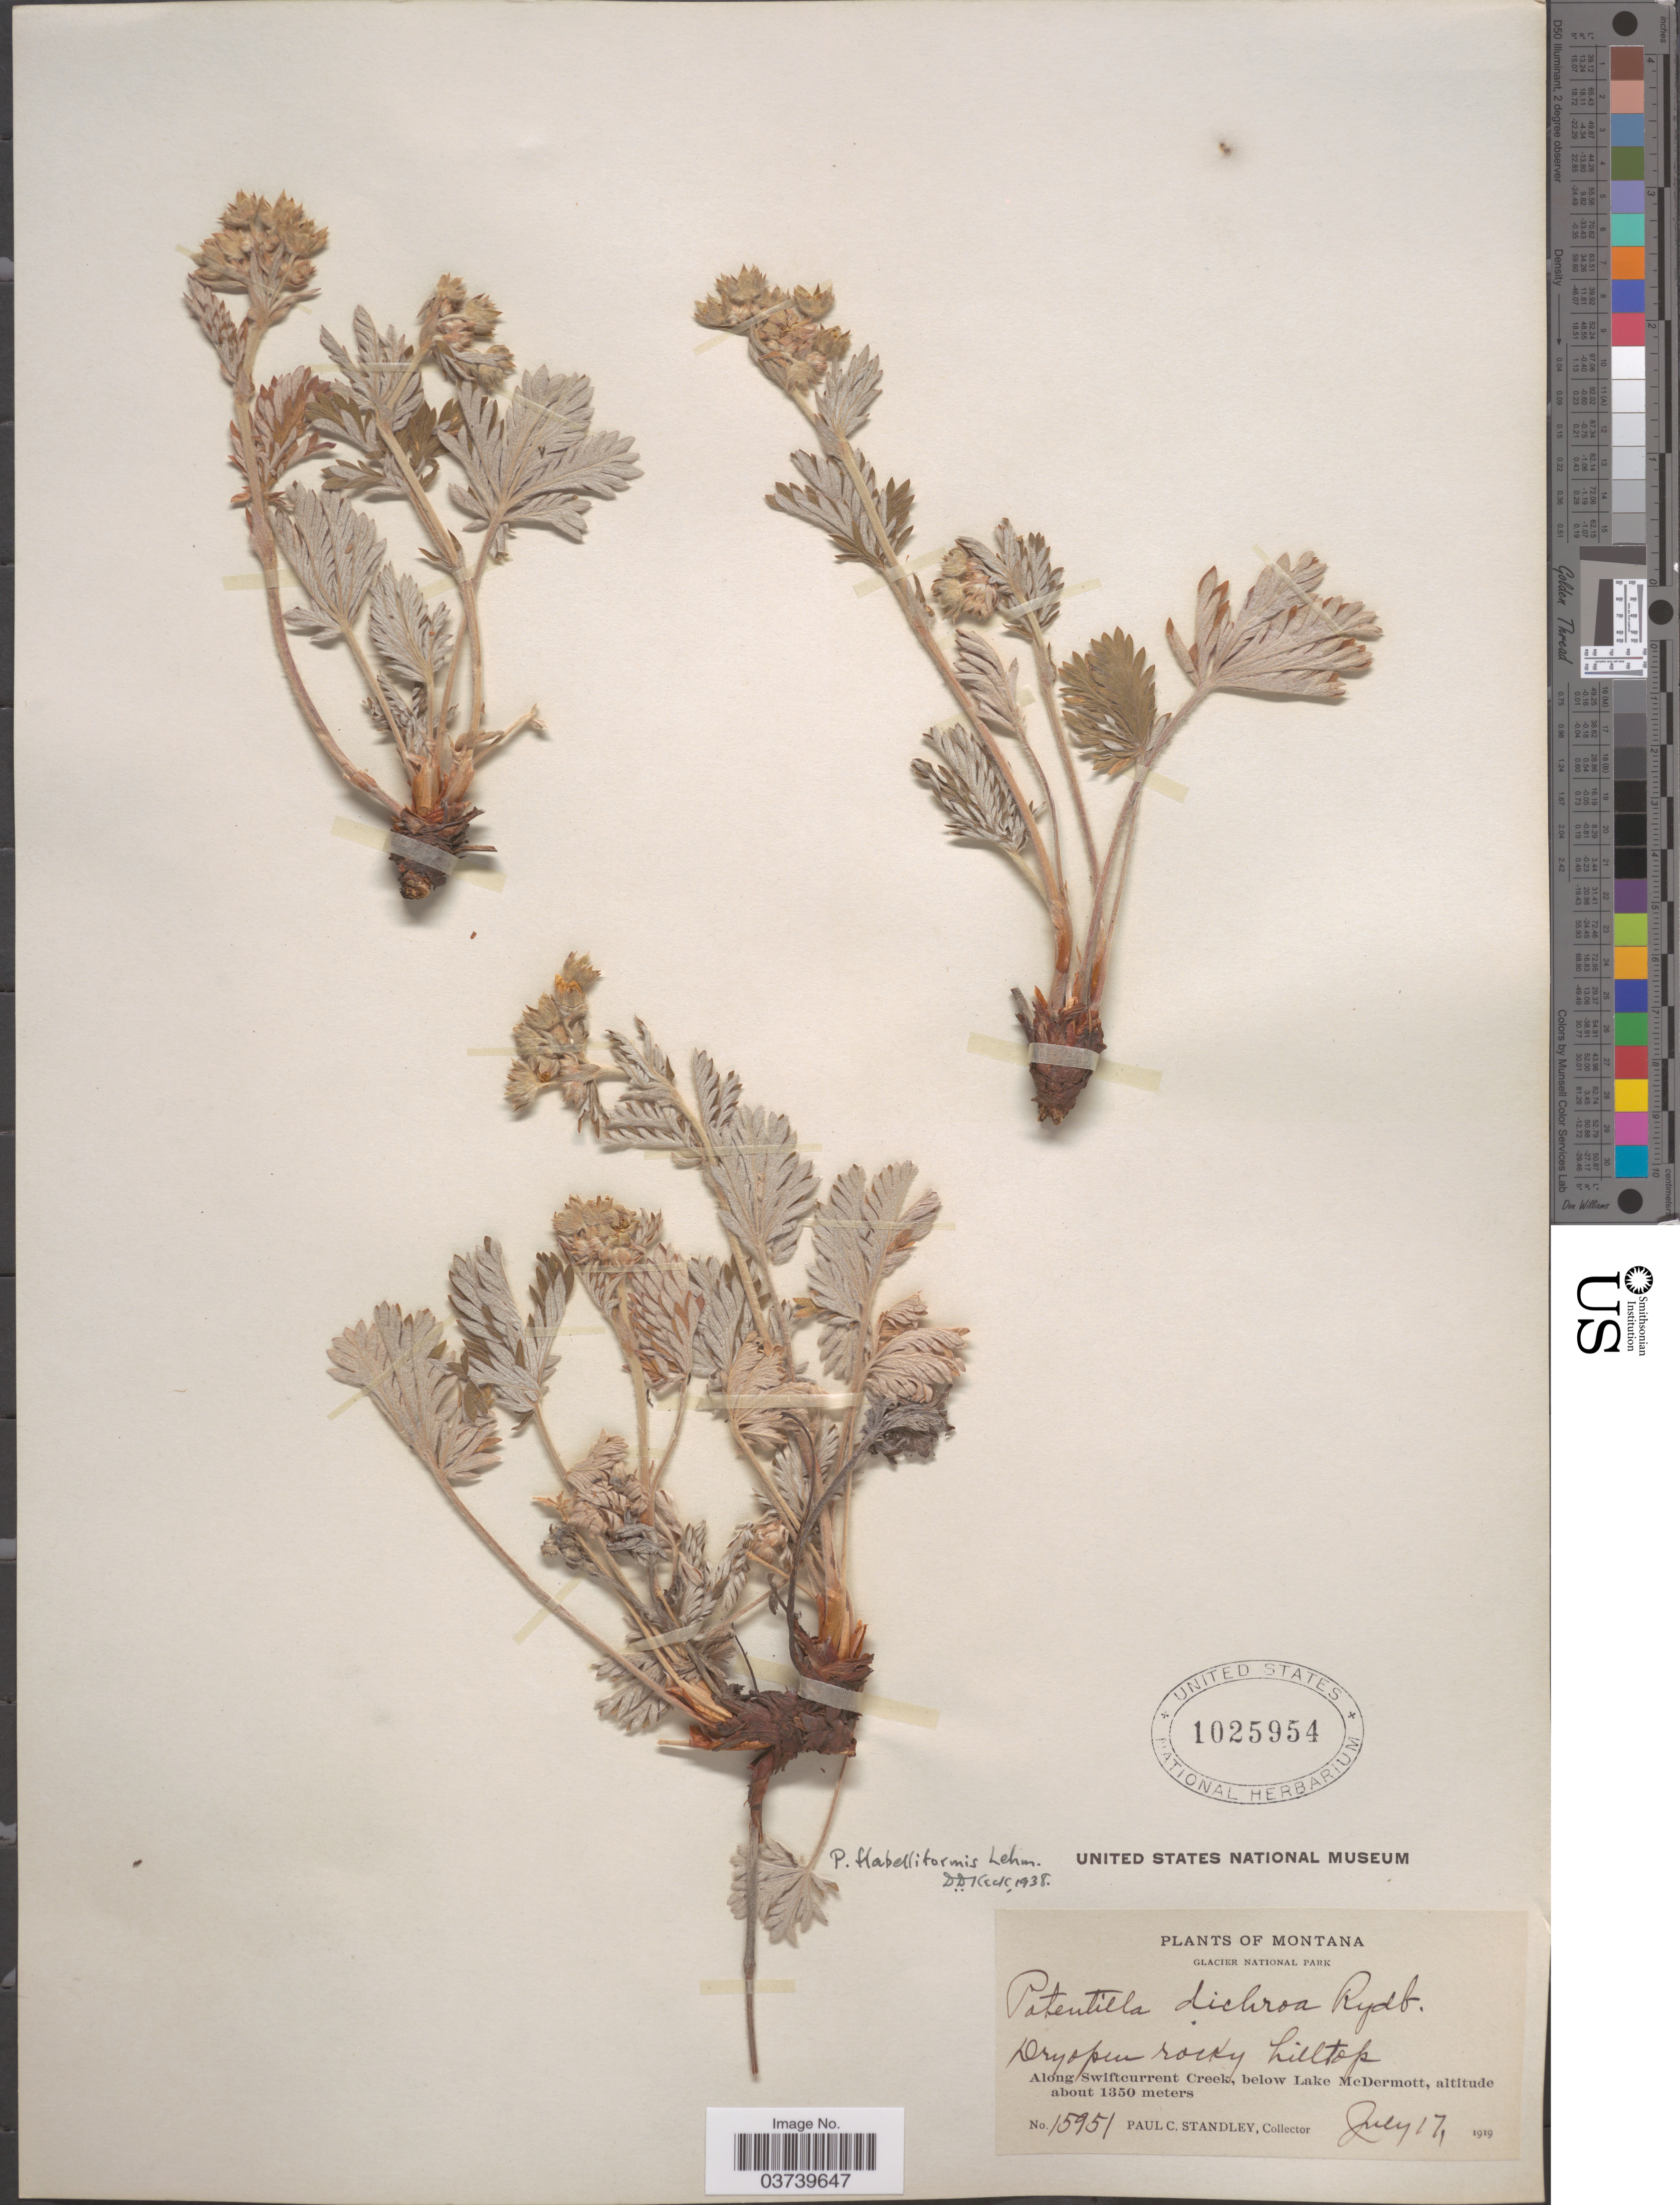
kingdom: Plantae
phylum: Tracheophyta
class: Magnoliopsida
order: Rosales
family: Rosaceae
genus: Potentilla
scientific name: Potentilla gracilis var. flabelliformis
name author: (Lehm.) Nutt.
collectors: P. C. Standley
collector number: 15951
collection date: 1919-07-17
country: United States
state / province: Montana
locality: Glacier National Park. Dry open rocky hilltop. Along Swiftcurrent Creek, below Lake McDermott.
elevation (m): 1350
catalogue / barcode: US 1025954